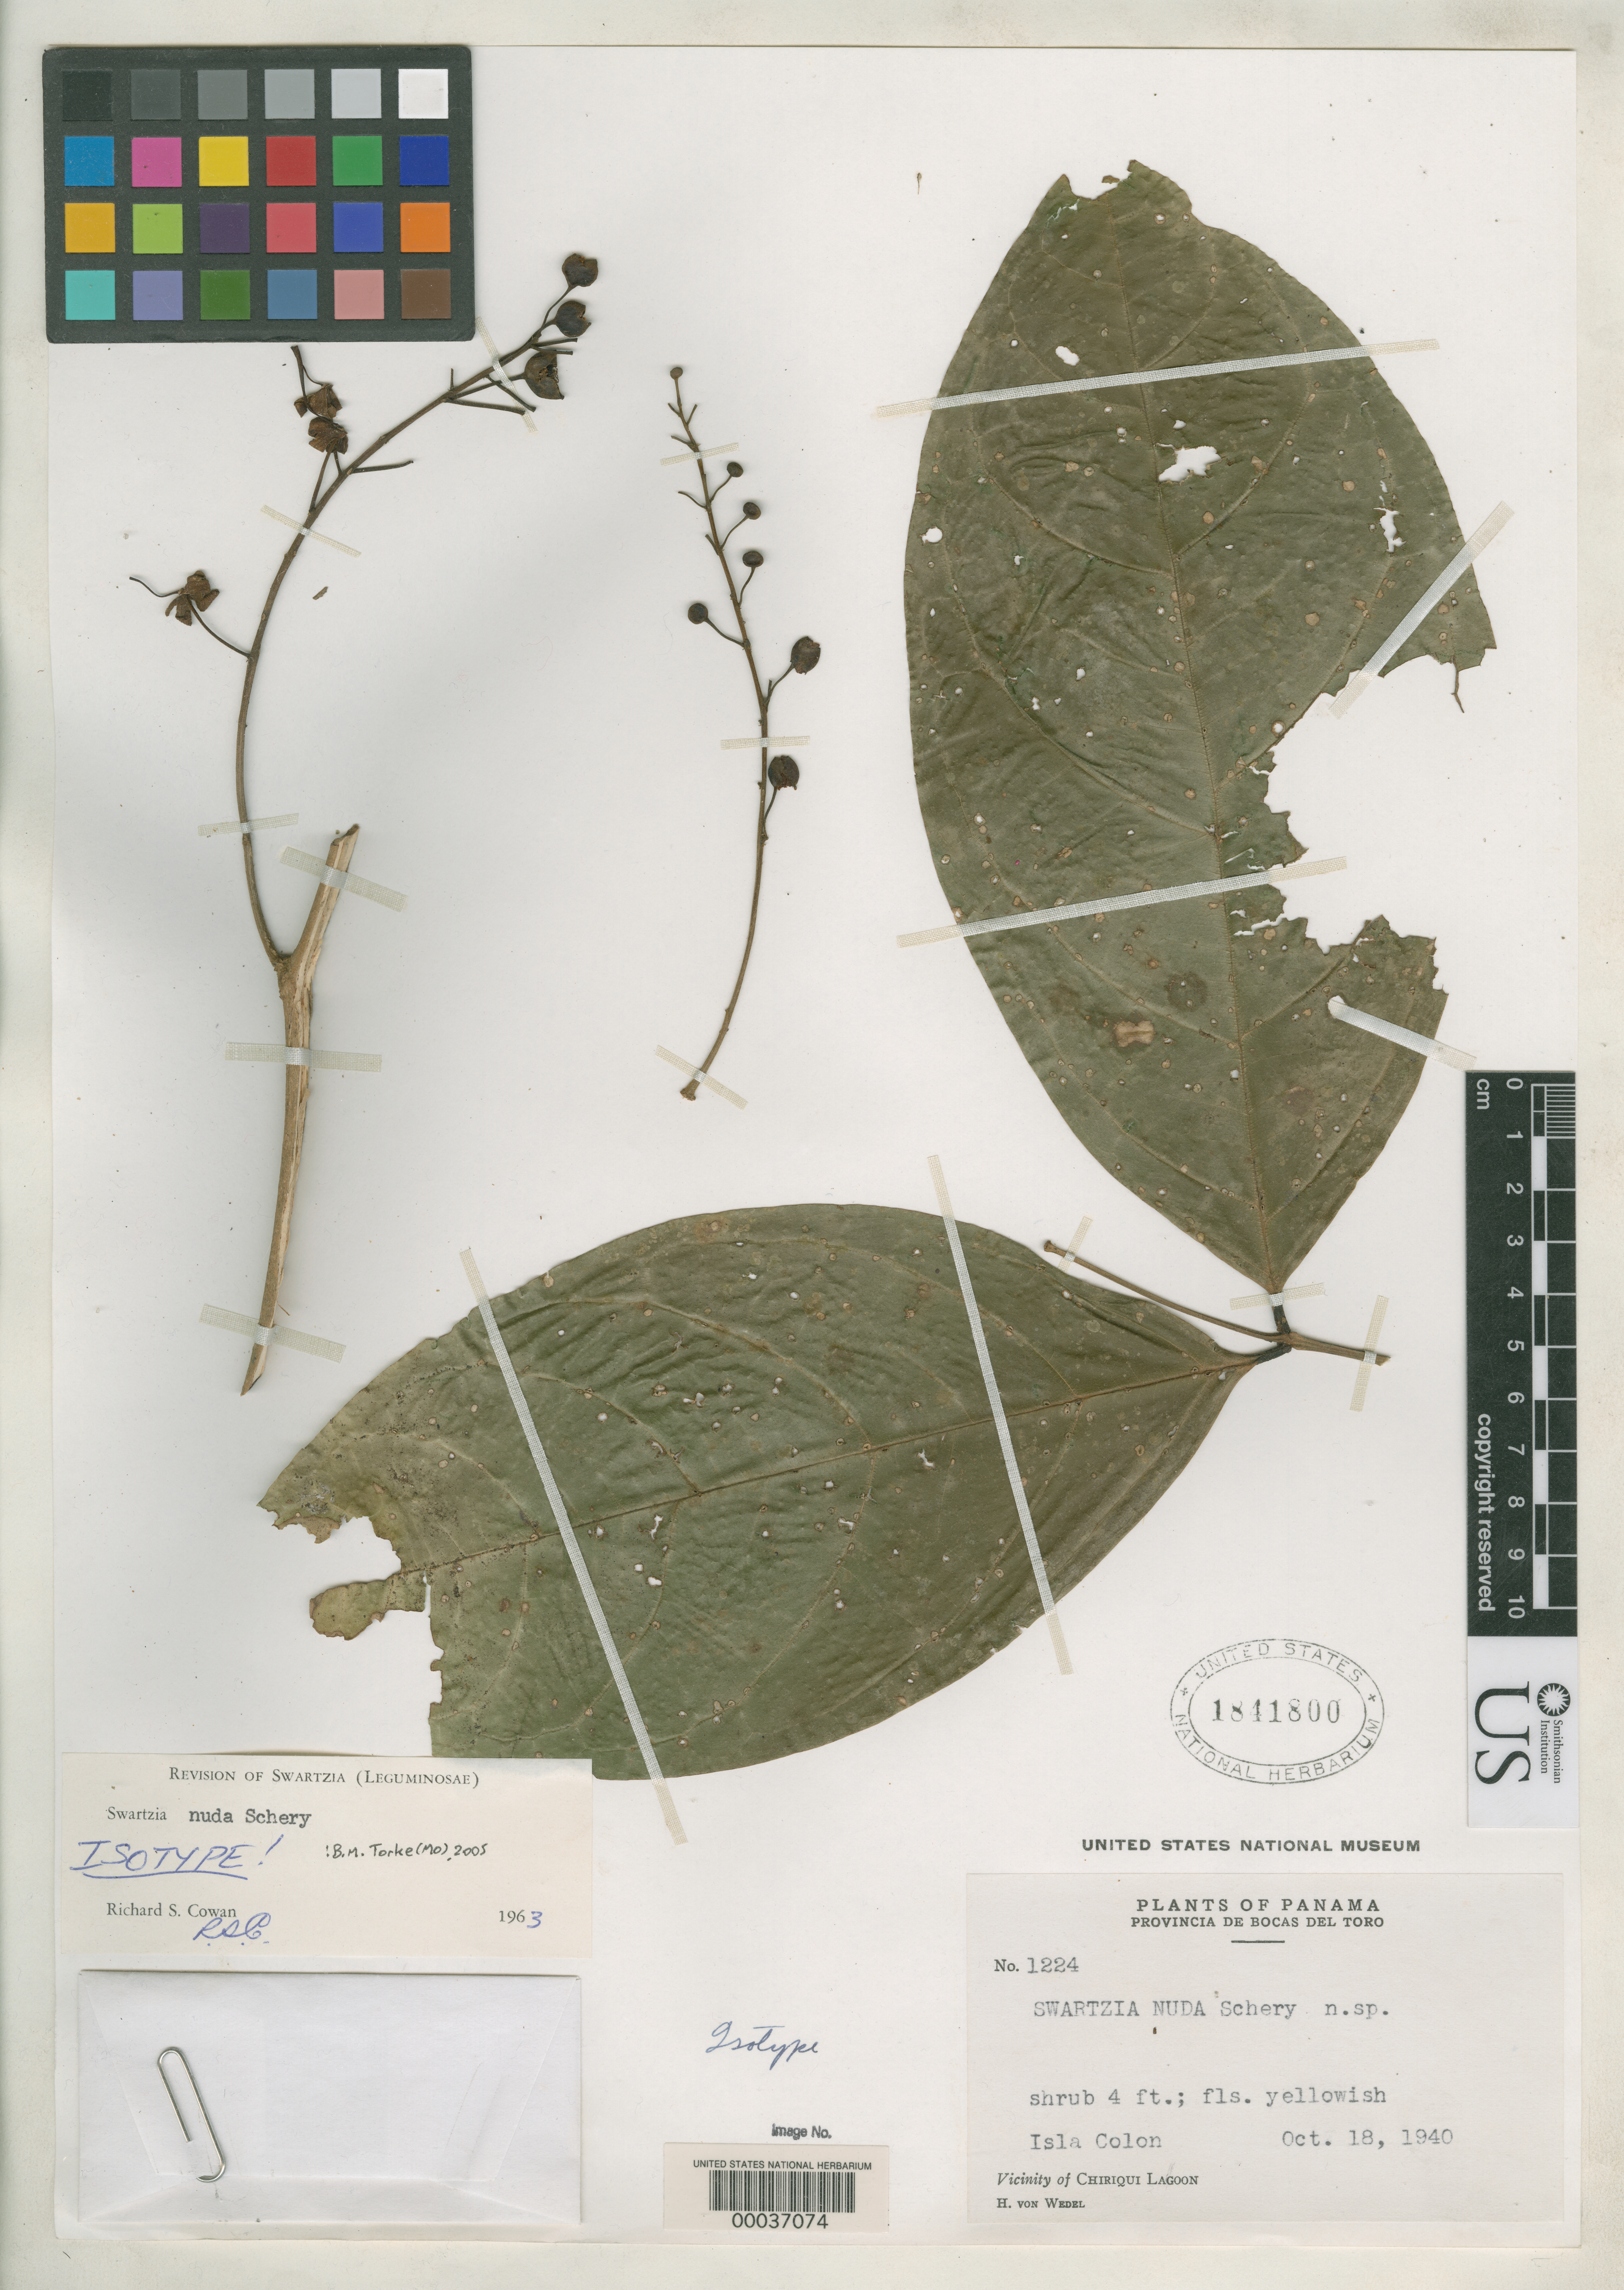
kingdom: Plantae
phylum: Tracheophyta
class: Magnoliopsida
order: Fabales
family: Fabaceae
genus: Swartzia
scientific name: Swartzia nuda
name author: Schery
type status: Isotype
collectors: H. von Wedel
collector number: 1224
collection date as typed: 18 Oct 1940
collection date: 1940-10-18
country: Panama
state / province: Bocas del Toro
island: Colón Island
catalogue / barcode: US 1841800